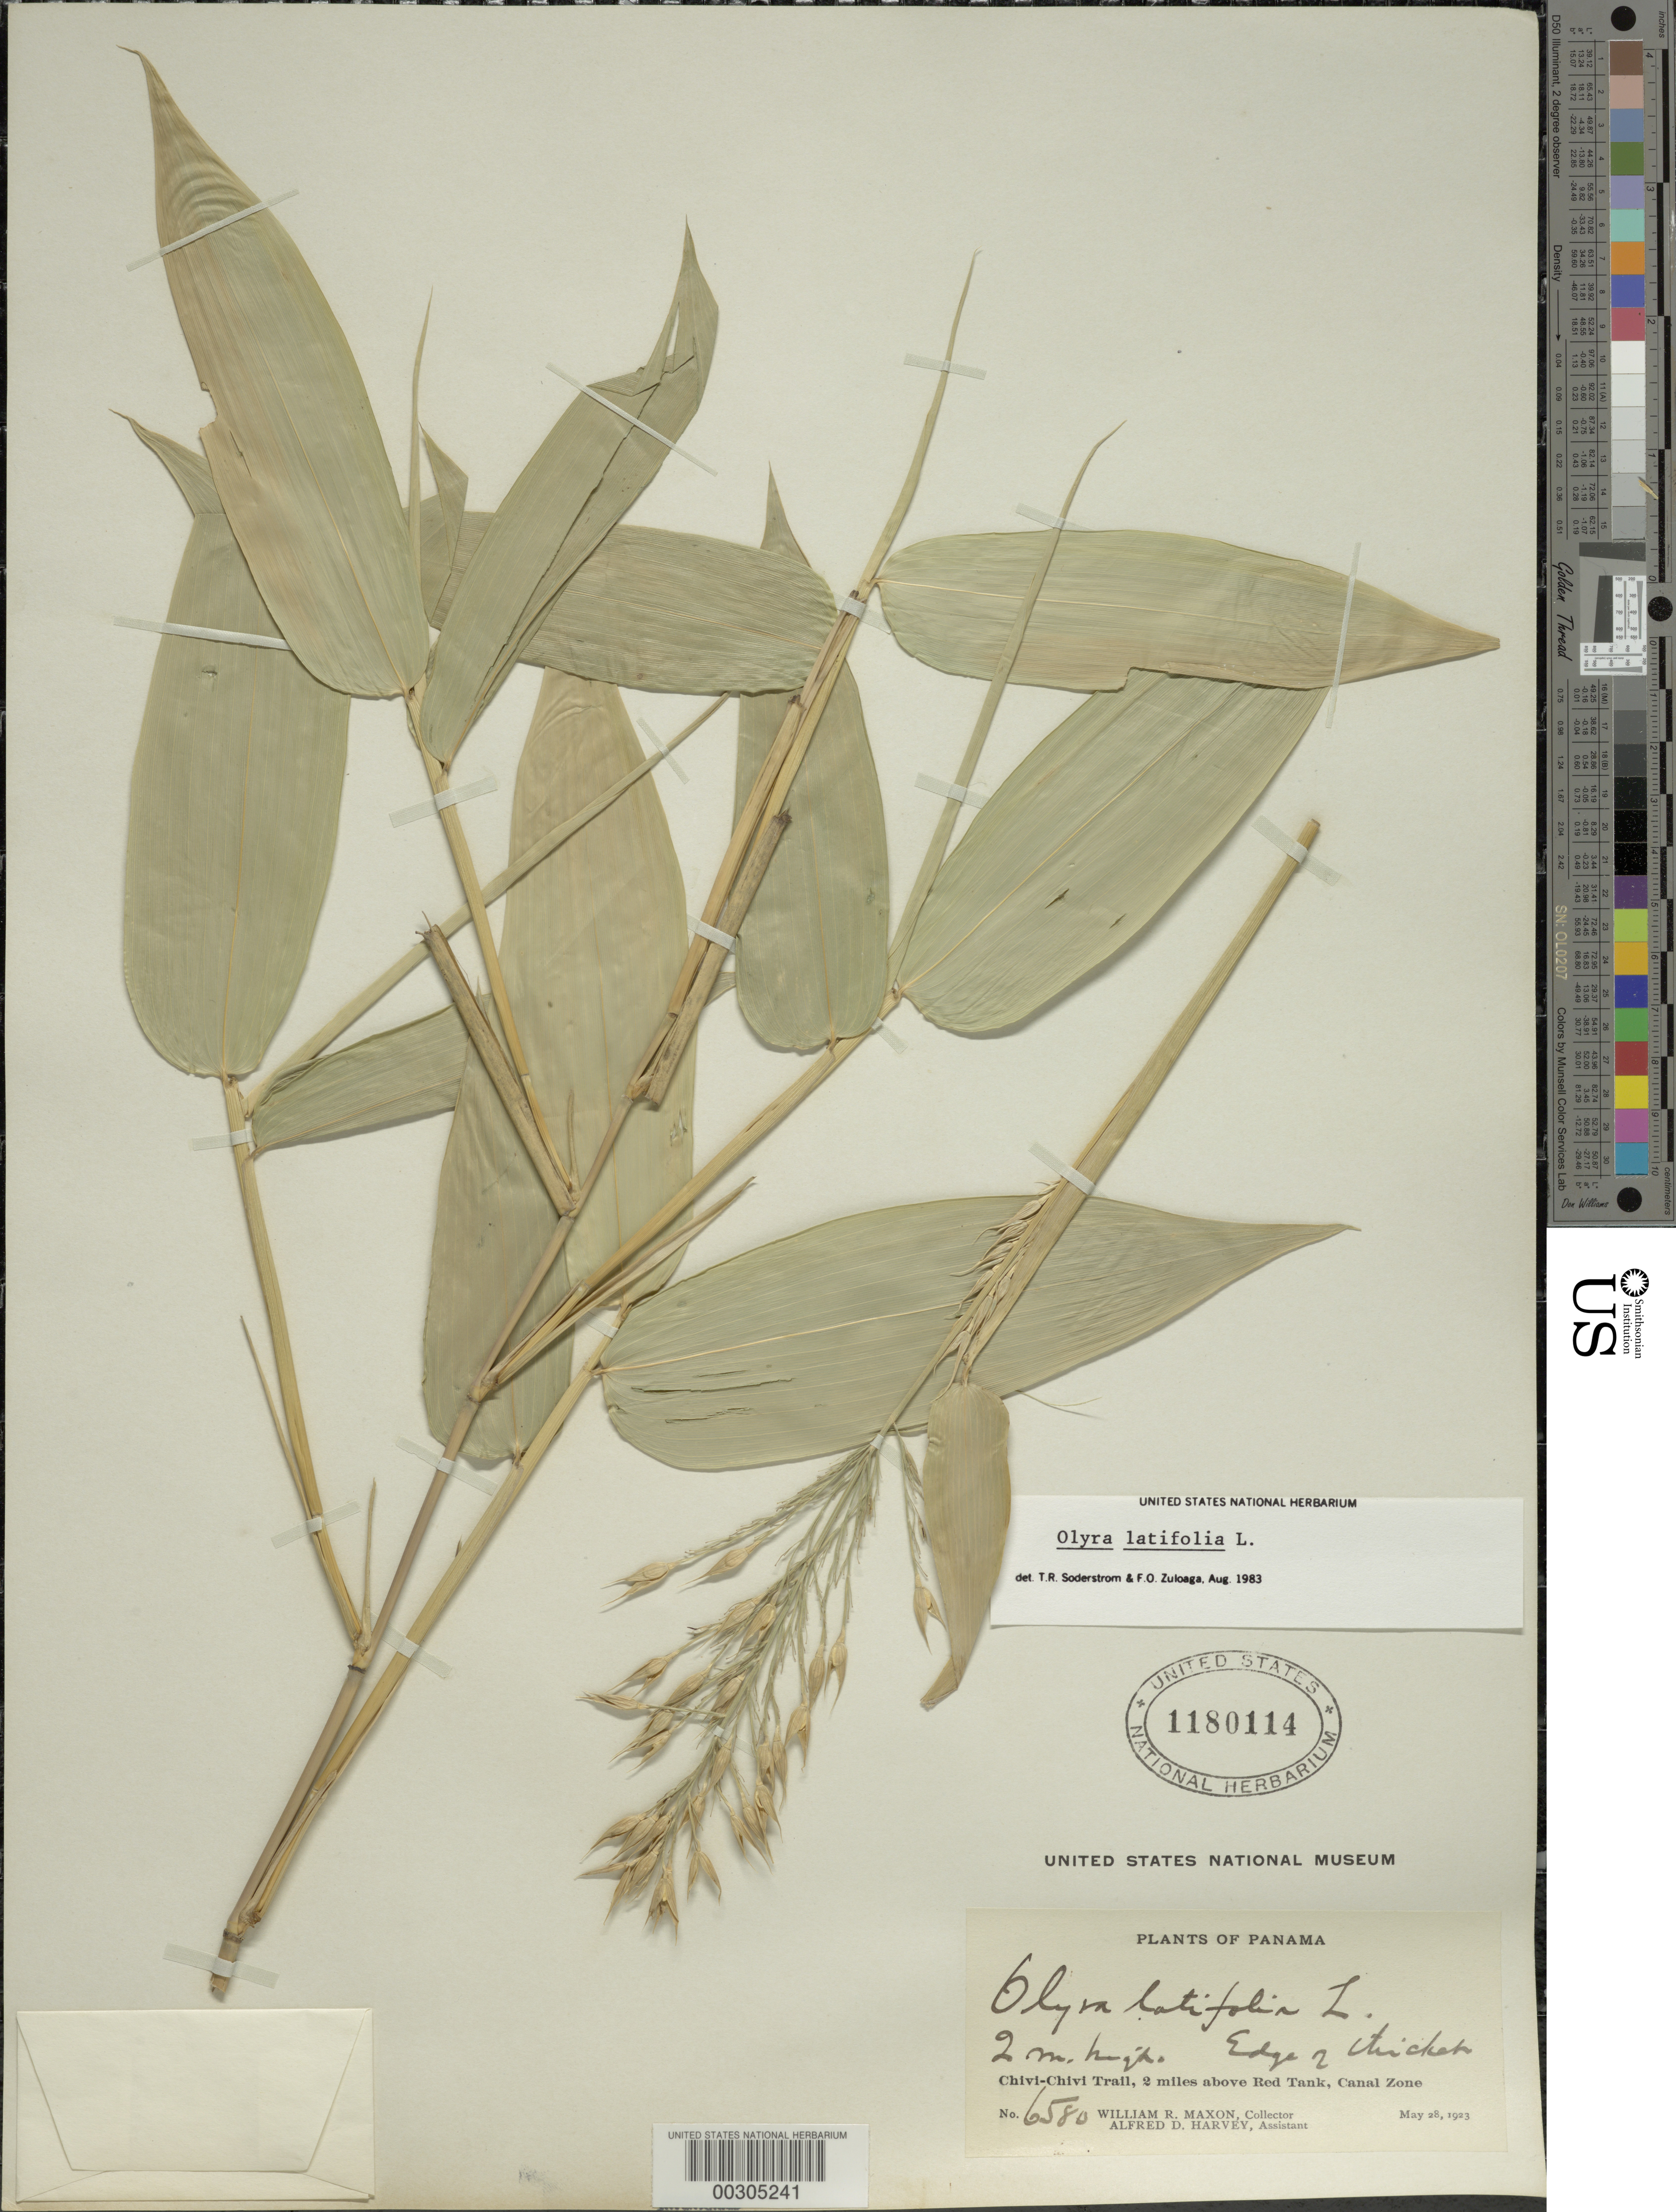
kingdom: Plantae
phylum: Tracheophyta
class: Liliopsida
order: Poales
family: Poaceae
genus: Olyra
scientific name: Olyra latifolia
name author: L.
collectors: W. R. Maxon & A. D. Harvey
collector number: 6580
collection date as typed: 28 May 1923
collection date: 1923-05-28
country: Panama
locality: Chivi Chivi Trail.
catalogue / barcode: US 1180114